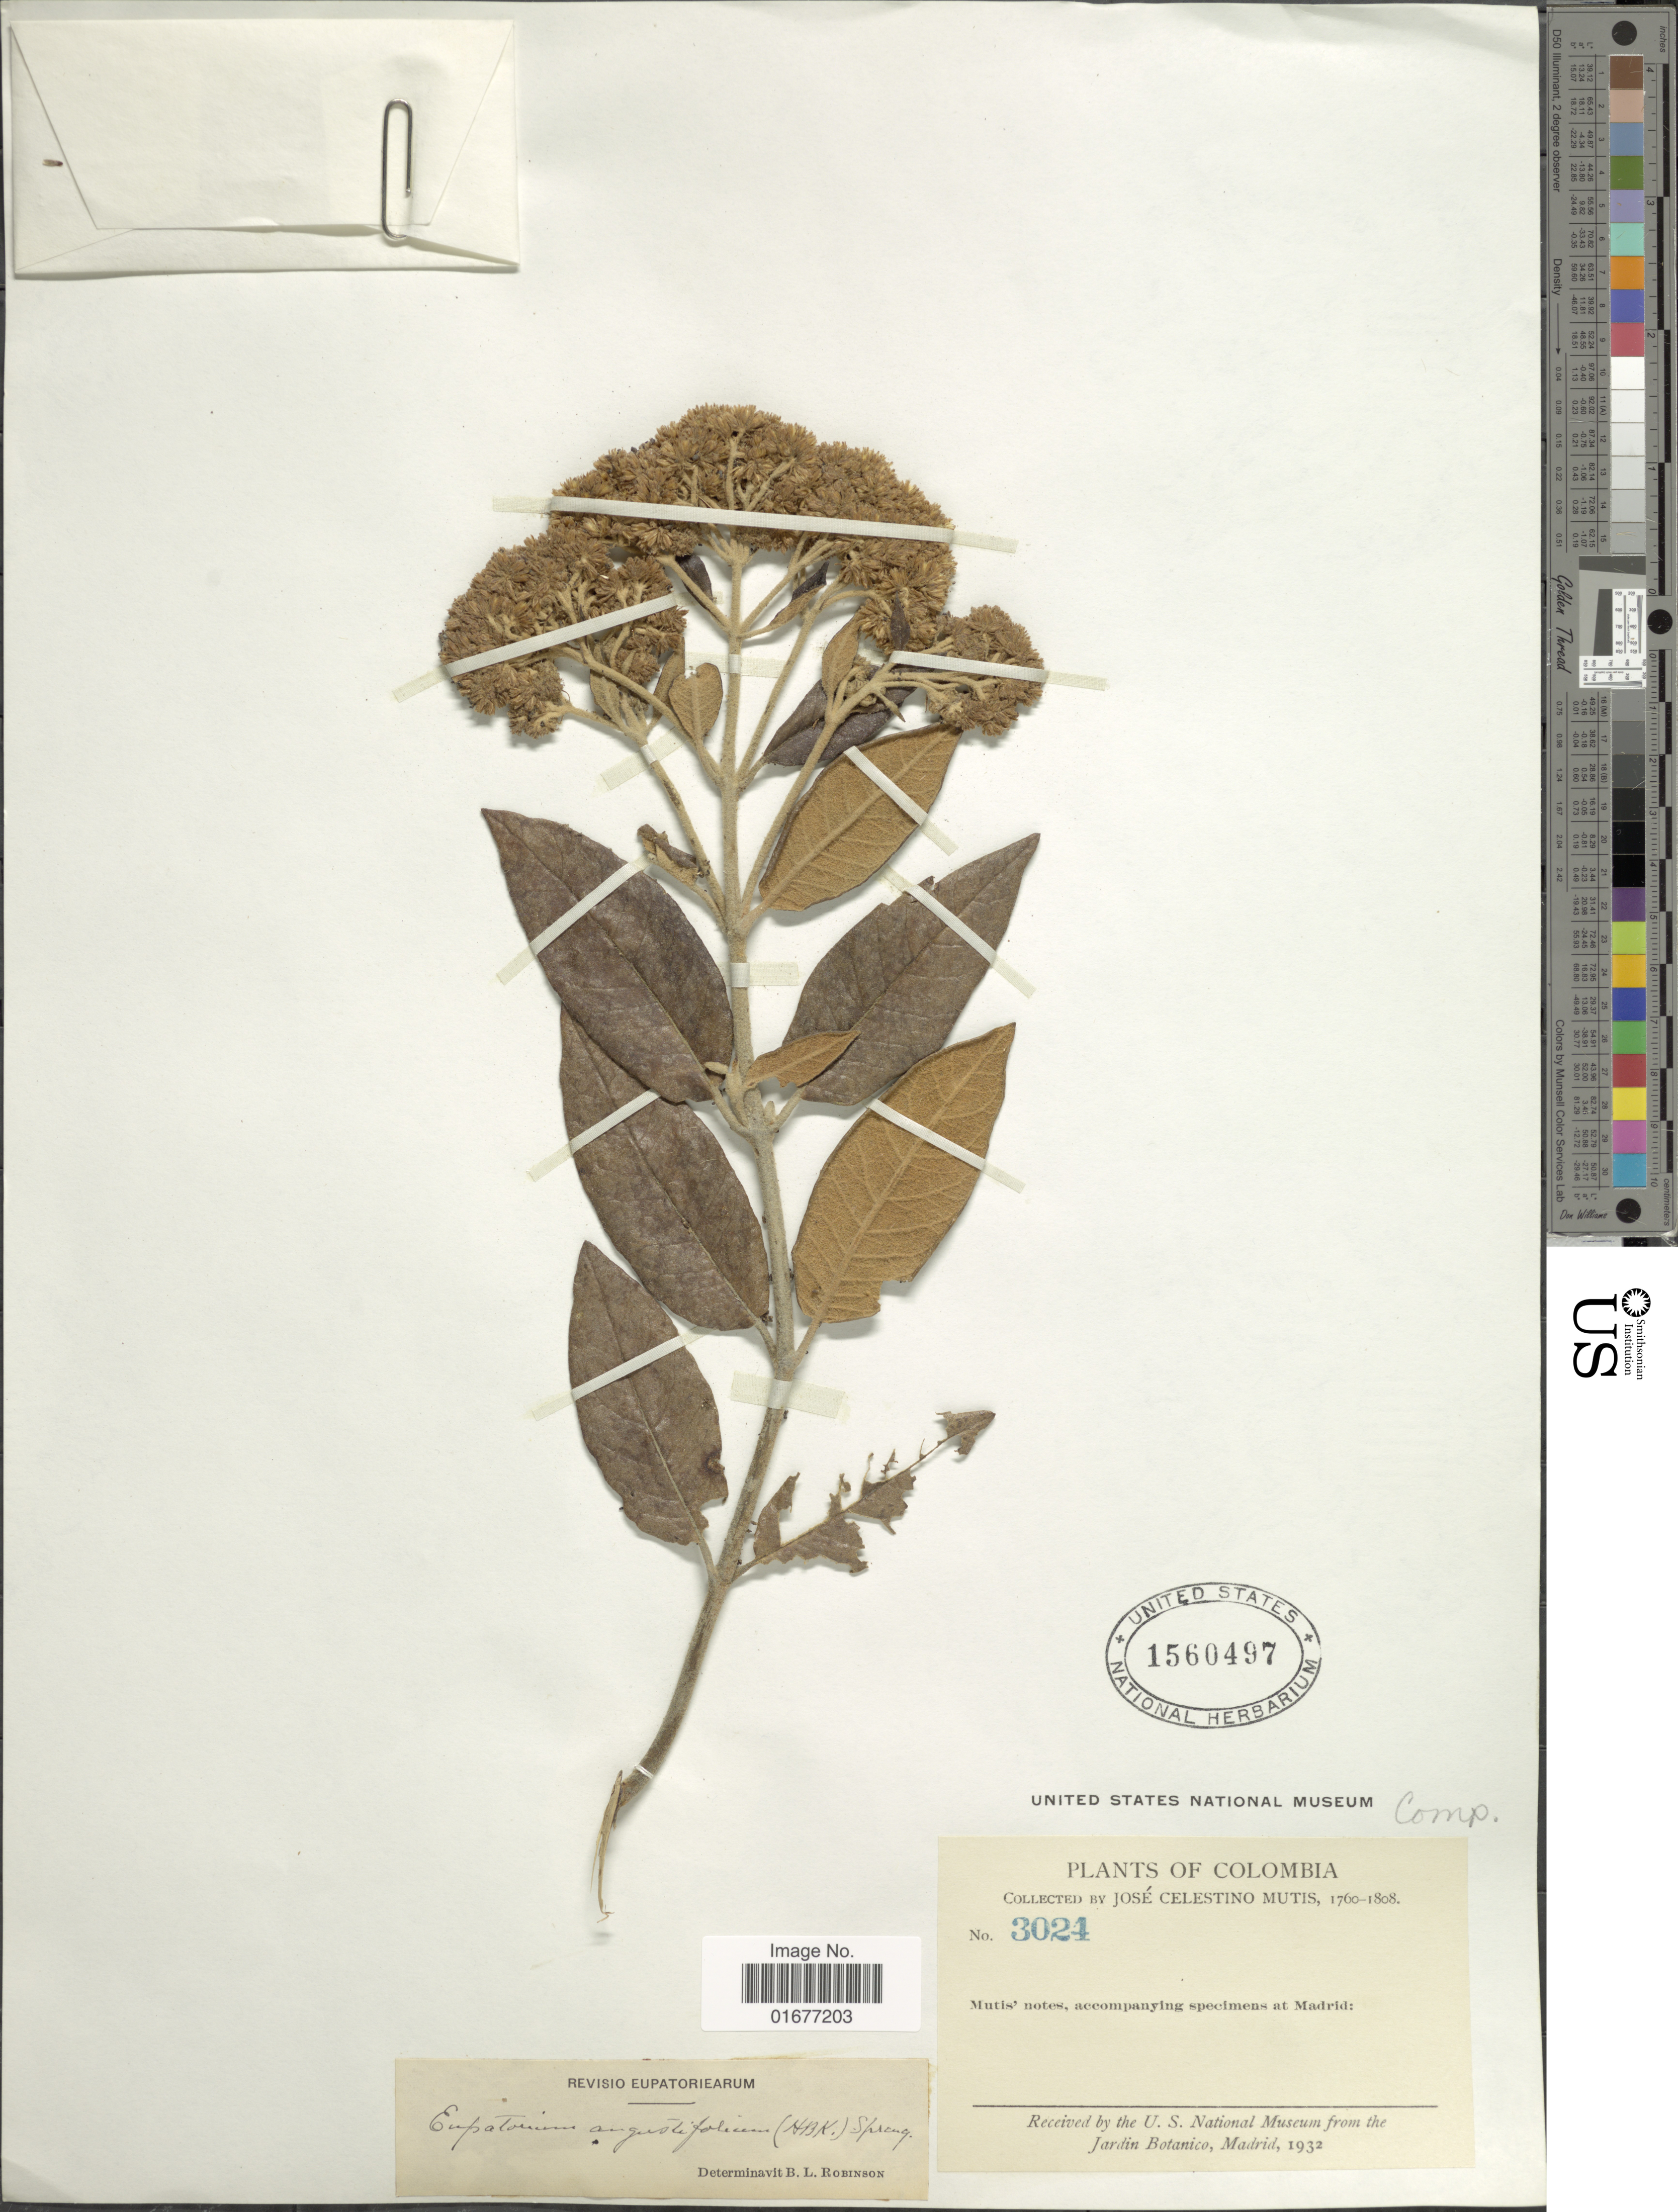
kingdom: Plantae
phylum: Tracheophyta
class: Magnoliopsida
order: Asterales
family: Asteraceae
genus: Ageratina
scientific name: Ageratina angustifolia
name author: (Kunth) R.M. King & H. Rob.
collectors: J. C. B. Mutis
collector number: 3024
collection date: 1760/1808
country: Colombia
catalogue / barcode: US 1560497